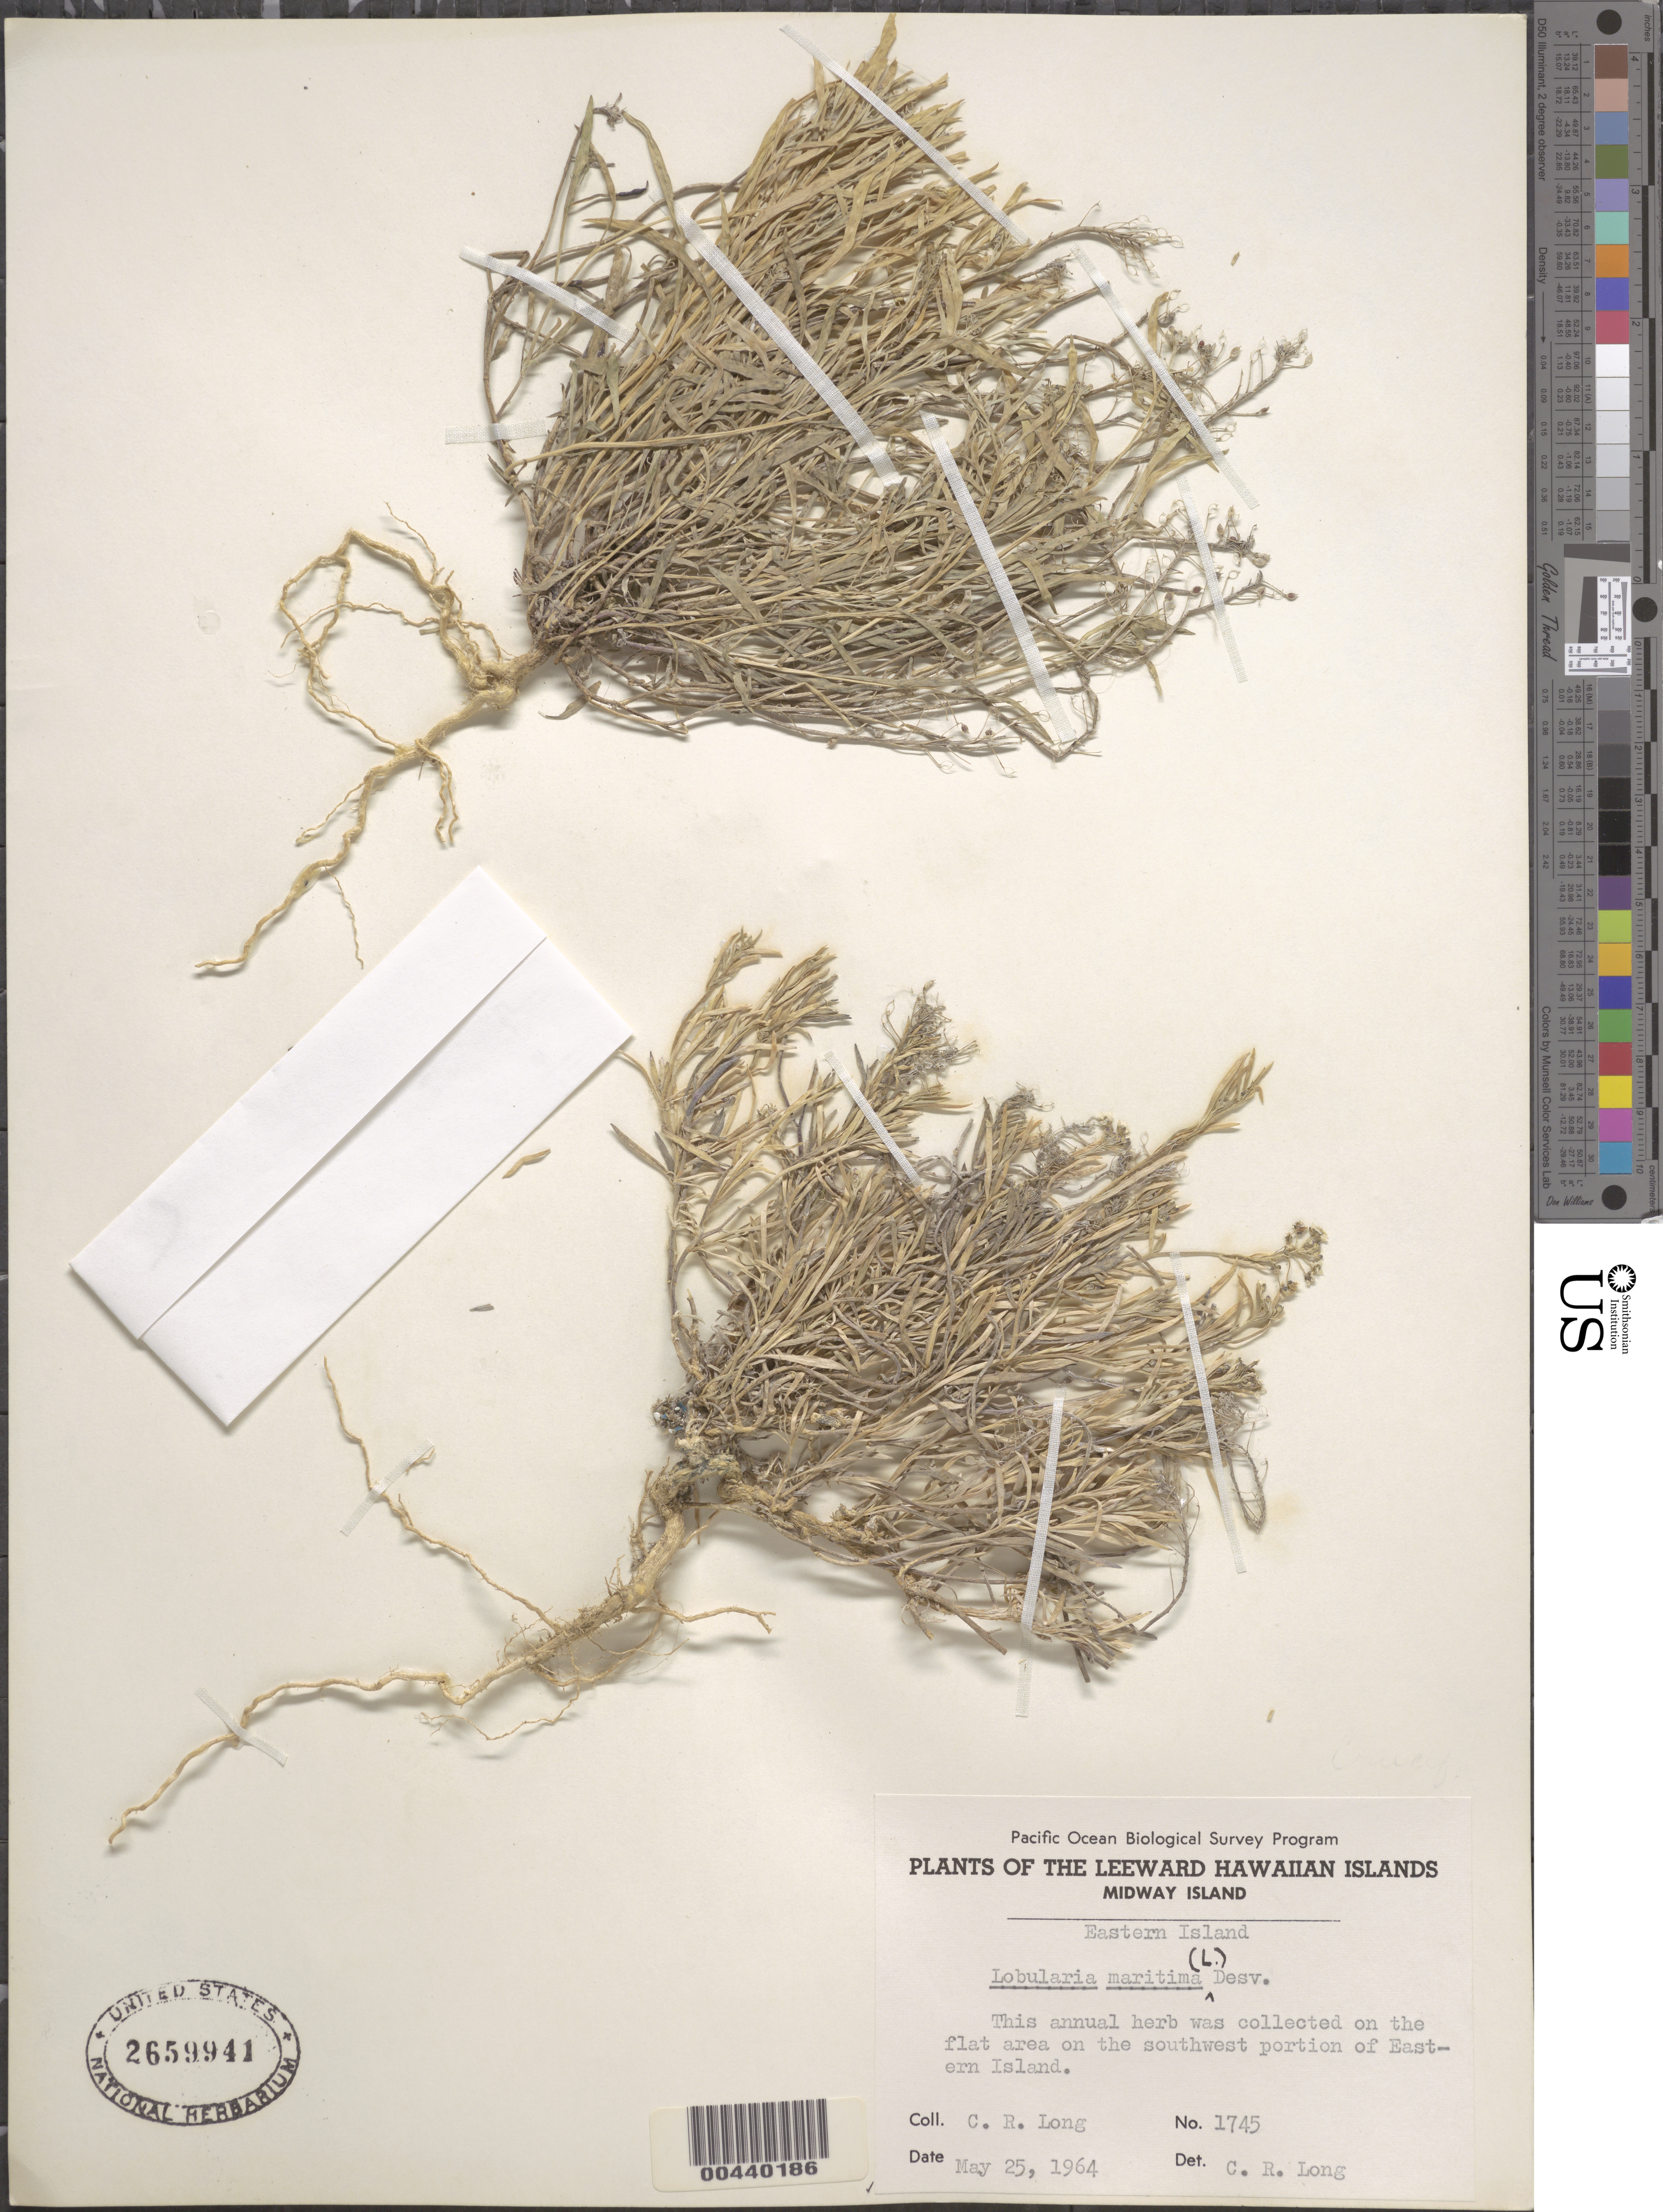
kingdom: Plantae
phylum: Tracheophyta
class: Magnoliopsida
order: Brassicales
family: Brassicaceae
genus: Lobularia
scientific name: Lobularia maritima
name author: (L.) Desv.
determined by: Long, C. R.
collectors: C. Long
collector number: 1745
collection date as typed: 25 May 1964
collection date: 1964-05-25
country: U.S. Administered Pacific Islands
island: Midway Atoll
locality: on the flat area on the southwest portion of Eastern Islet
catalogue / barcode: US 2659941